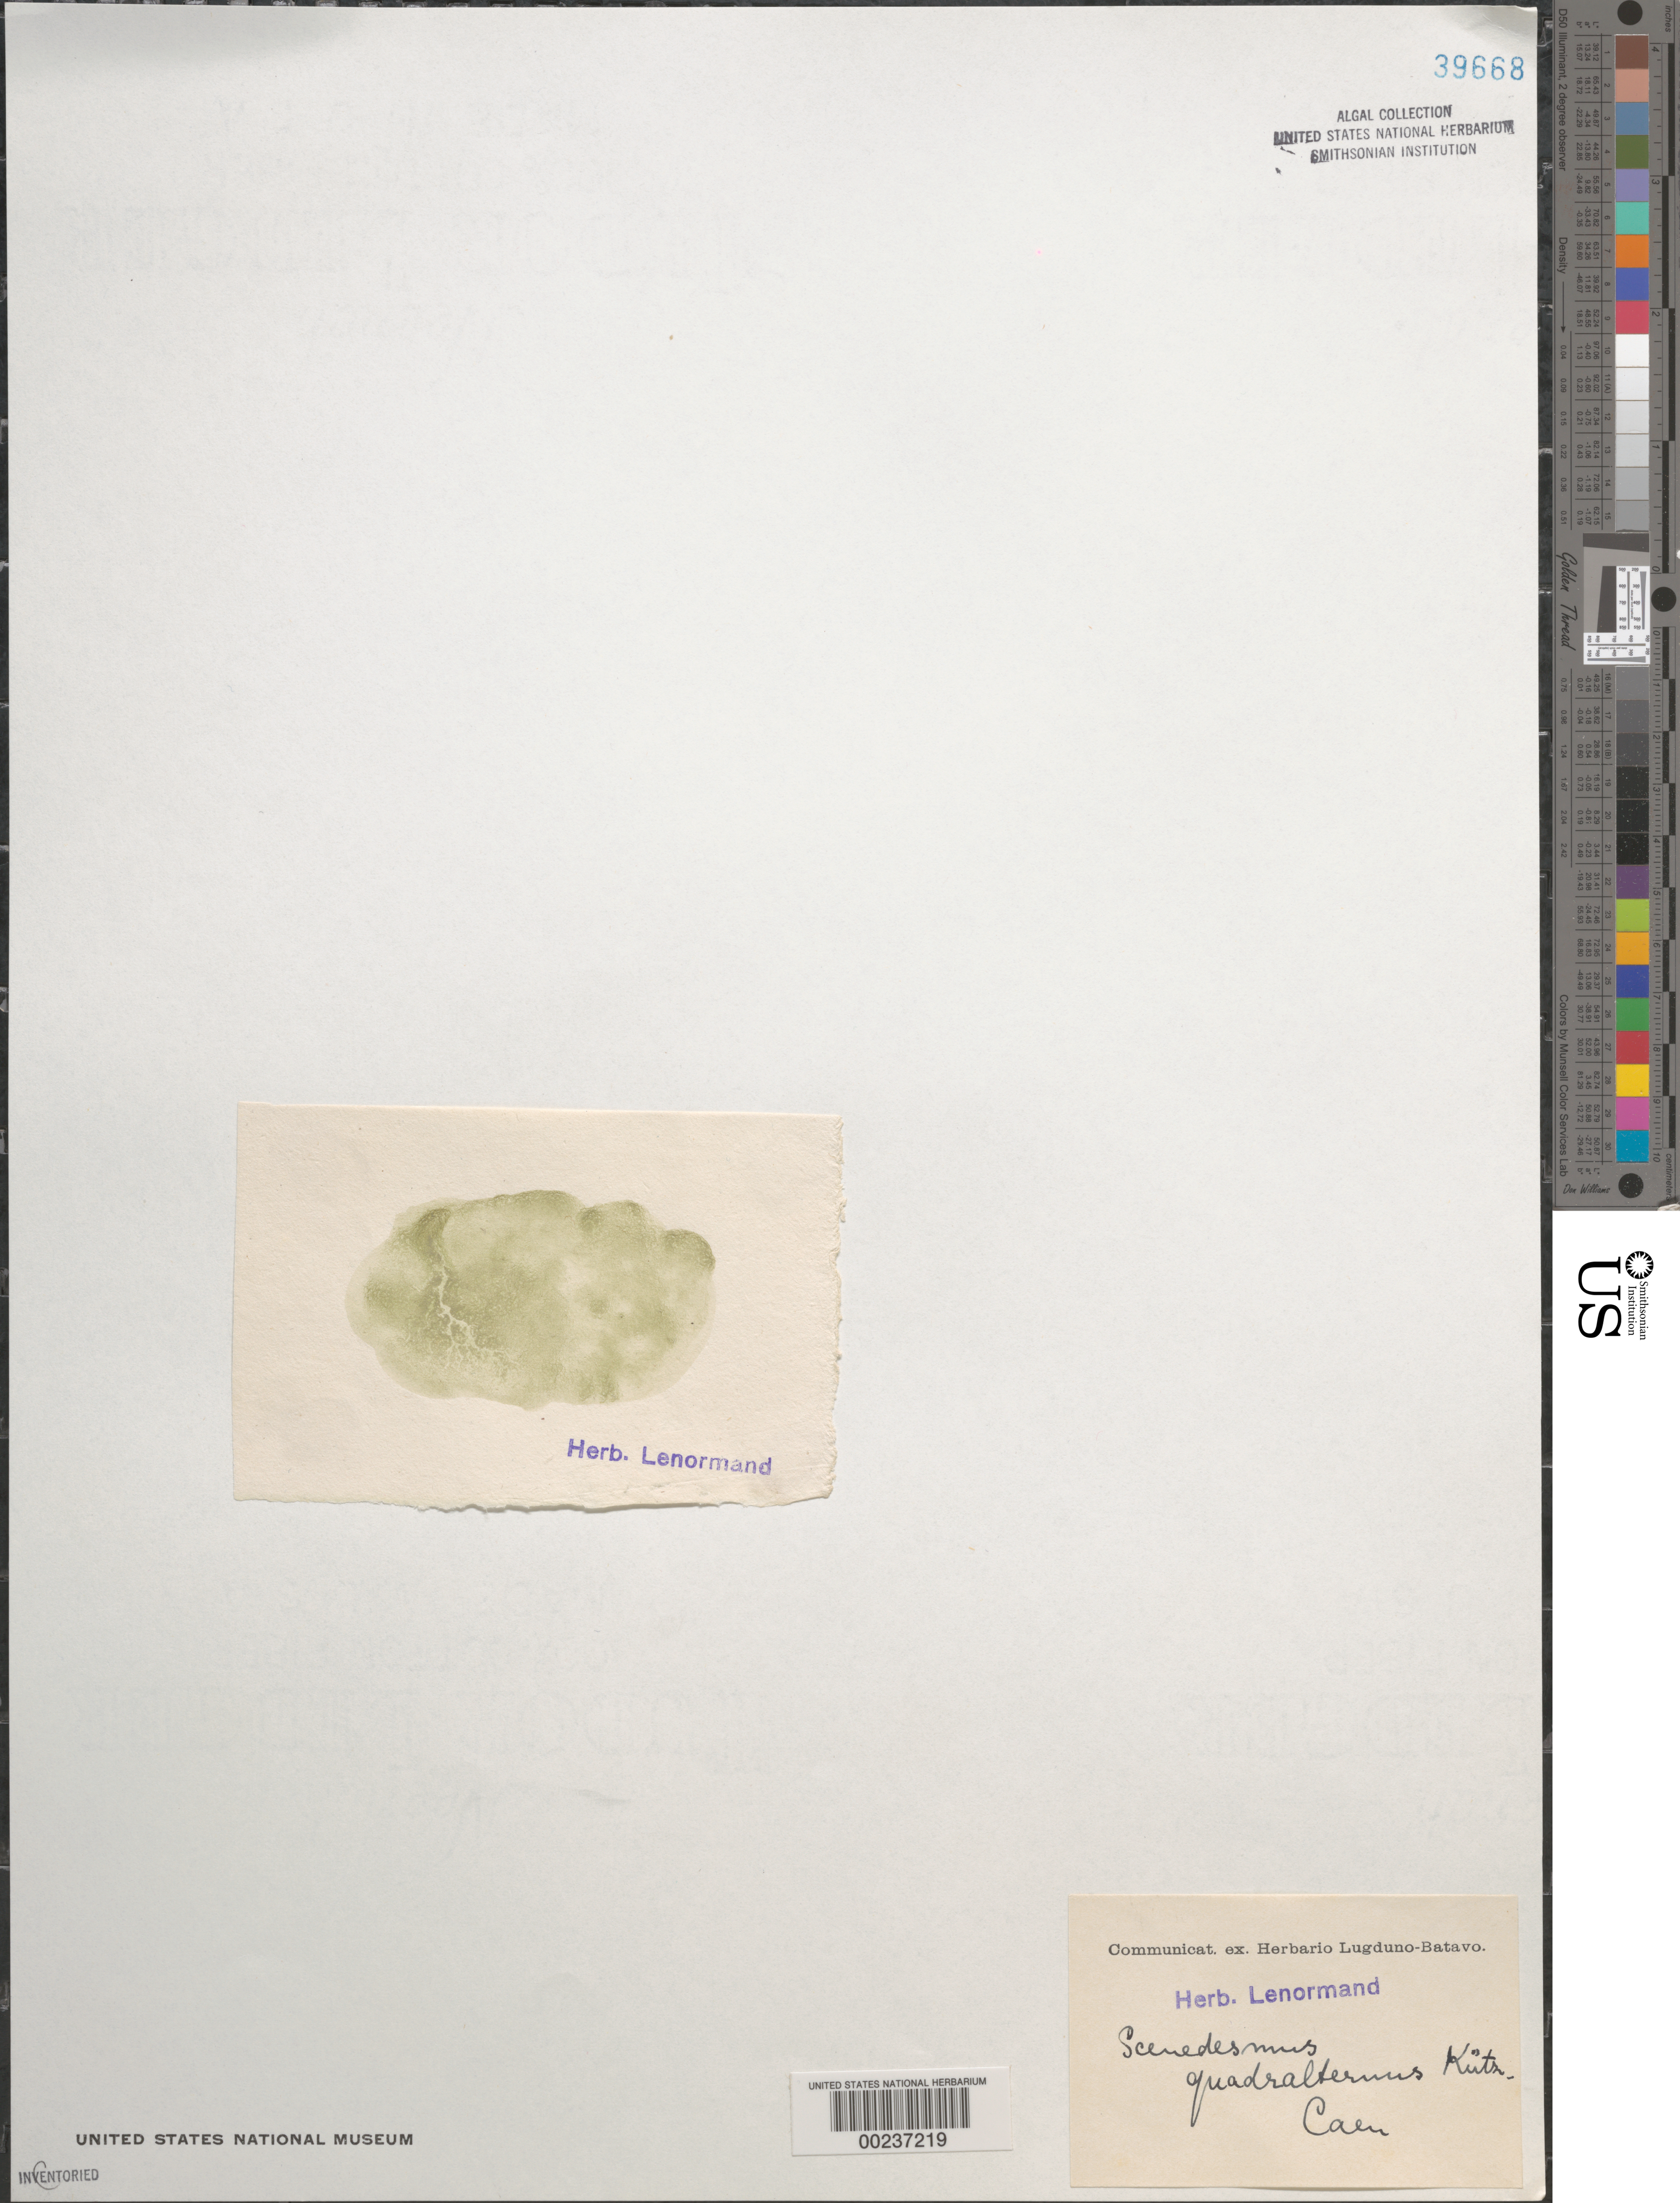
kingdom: Plantae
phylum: Chlorophyta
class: Chlorophyceae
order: Sphaeropleales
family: Scenedesmaceae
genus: Scenedesmus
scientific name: Scenedesmus quadralternus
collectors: S. Lenormand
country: France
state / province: Normandie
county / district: Calvados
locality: Caen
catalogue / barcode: US 39668